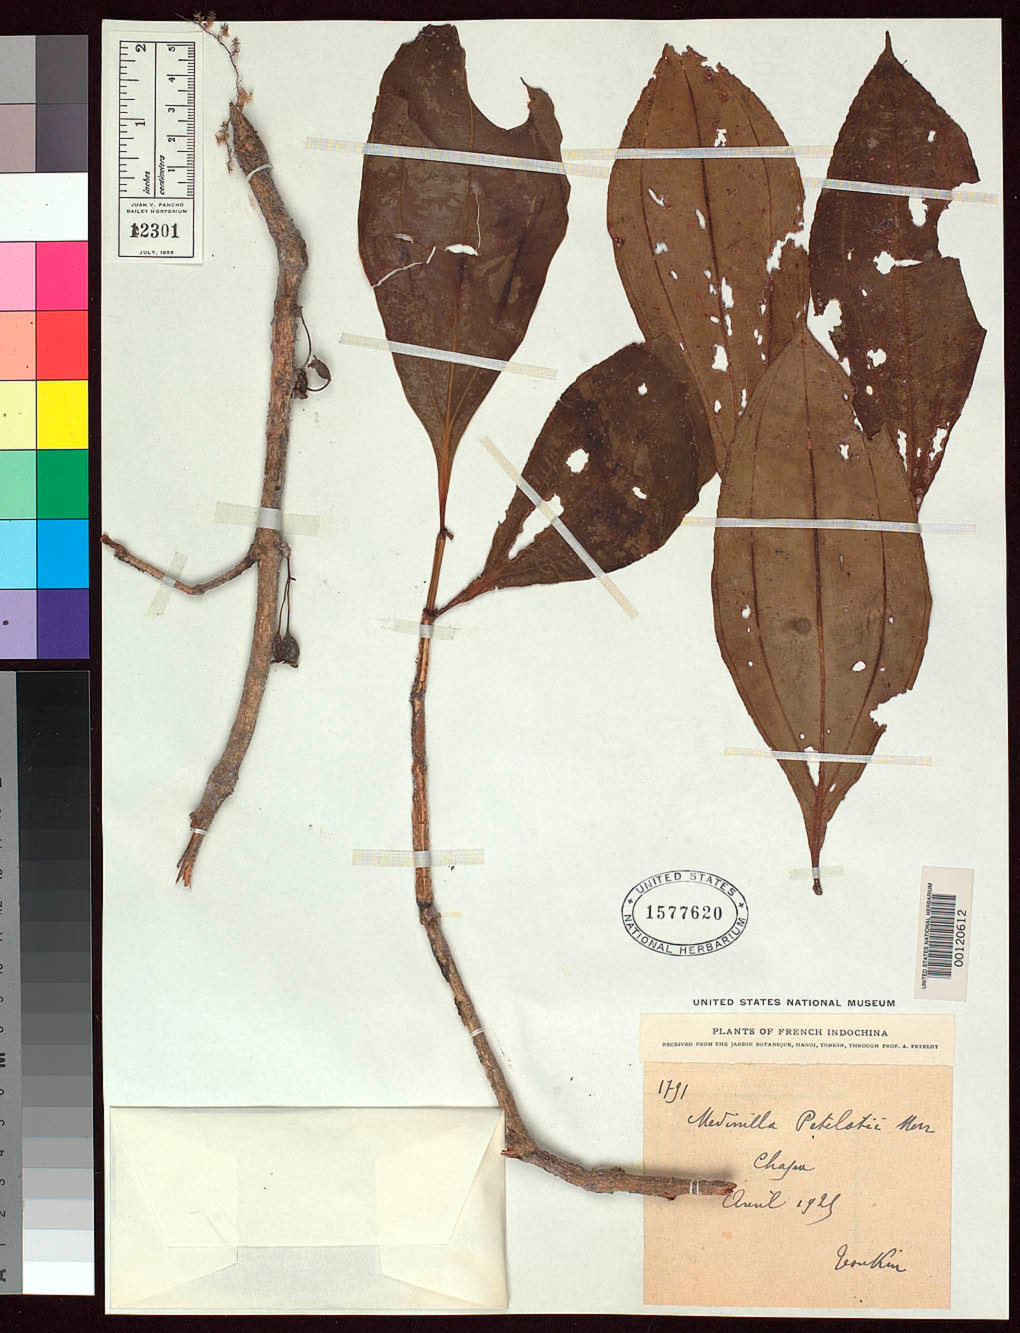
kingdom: Plantae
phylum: Tracheophyta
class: Magnoliopsida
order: Myrtales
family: Melastomataceae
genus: Medinilla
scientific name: Medinilla petelotii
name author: Merr.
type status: Isotype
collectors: P. A. Pételot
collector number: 1791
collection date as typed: Apr 1925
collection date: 1925-04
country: Vietnam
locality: Chapa.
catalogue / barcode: US 1577620